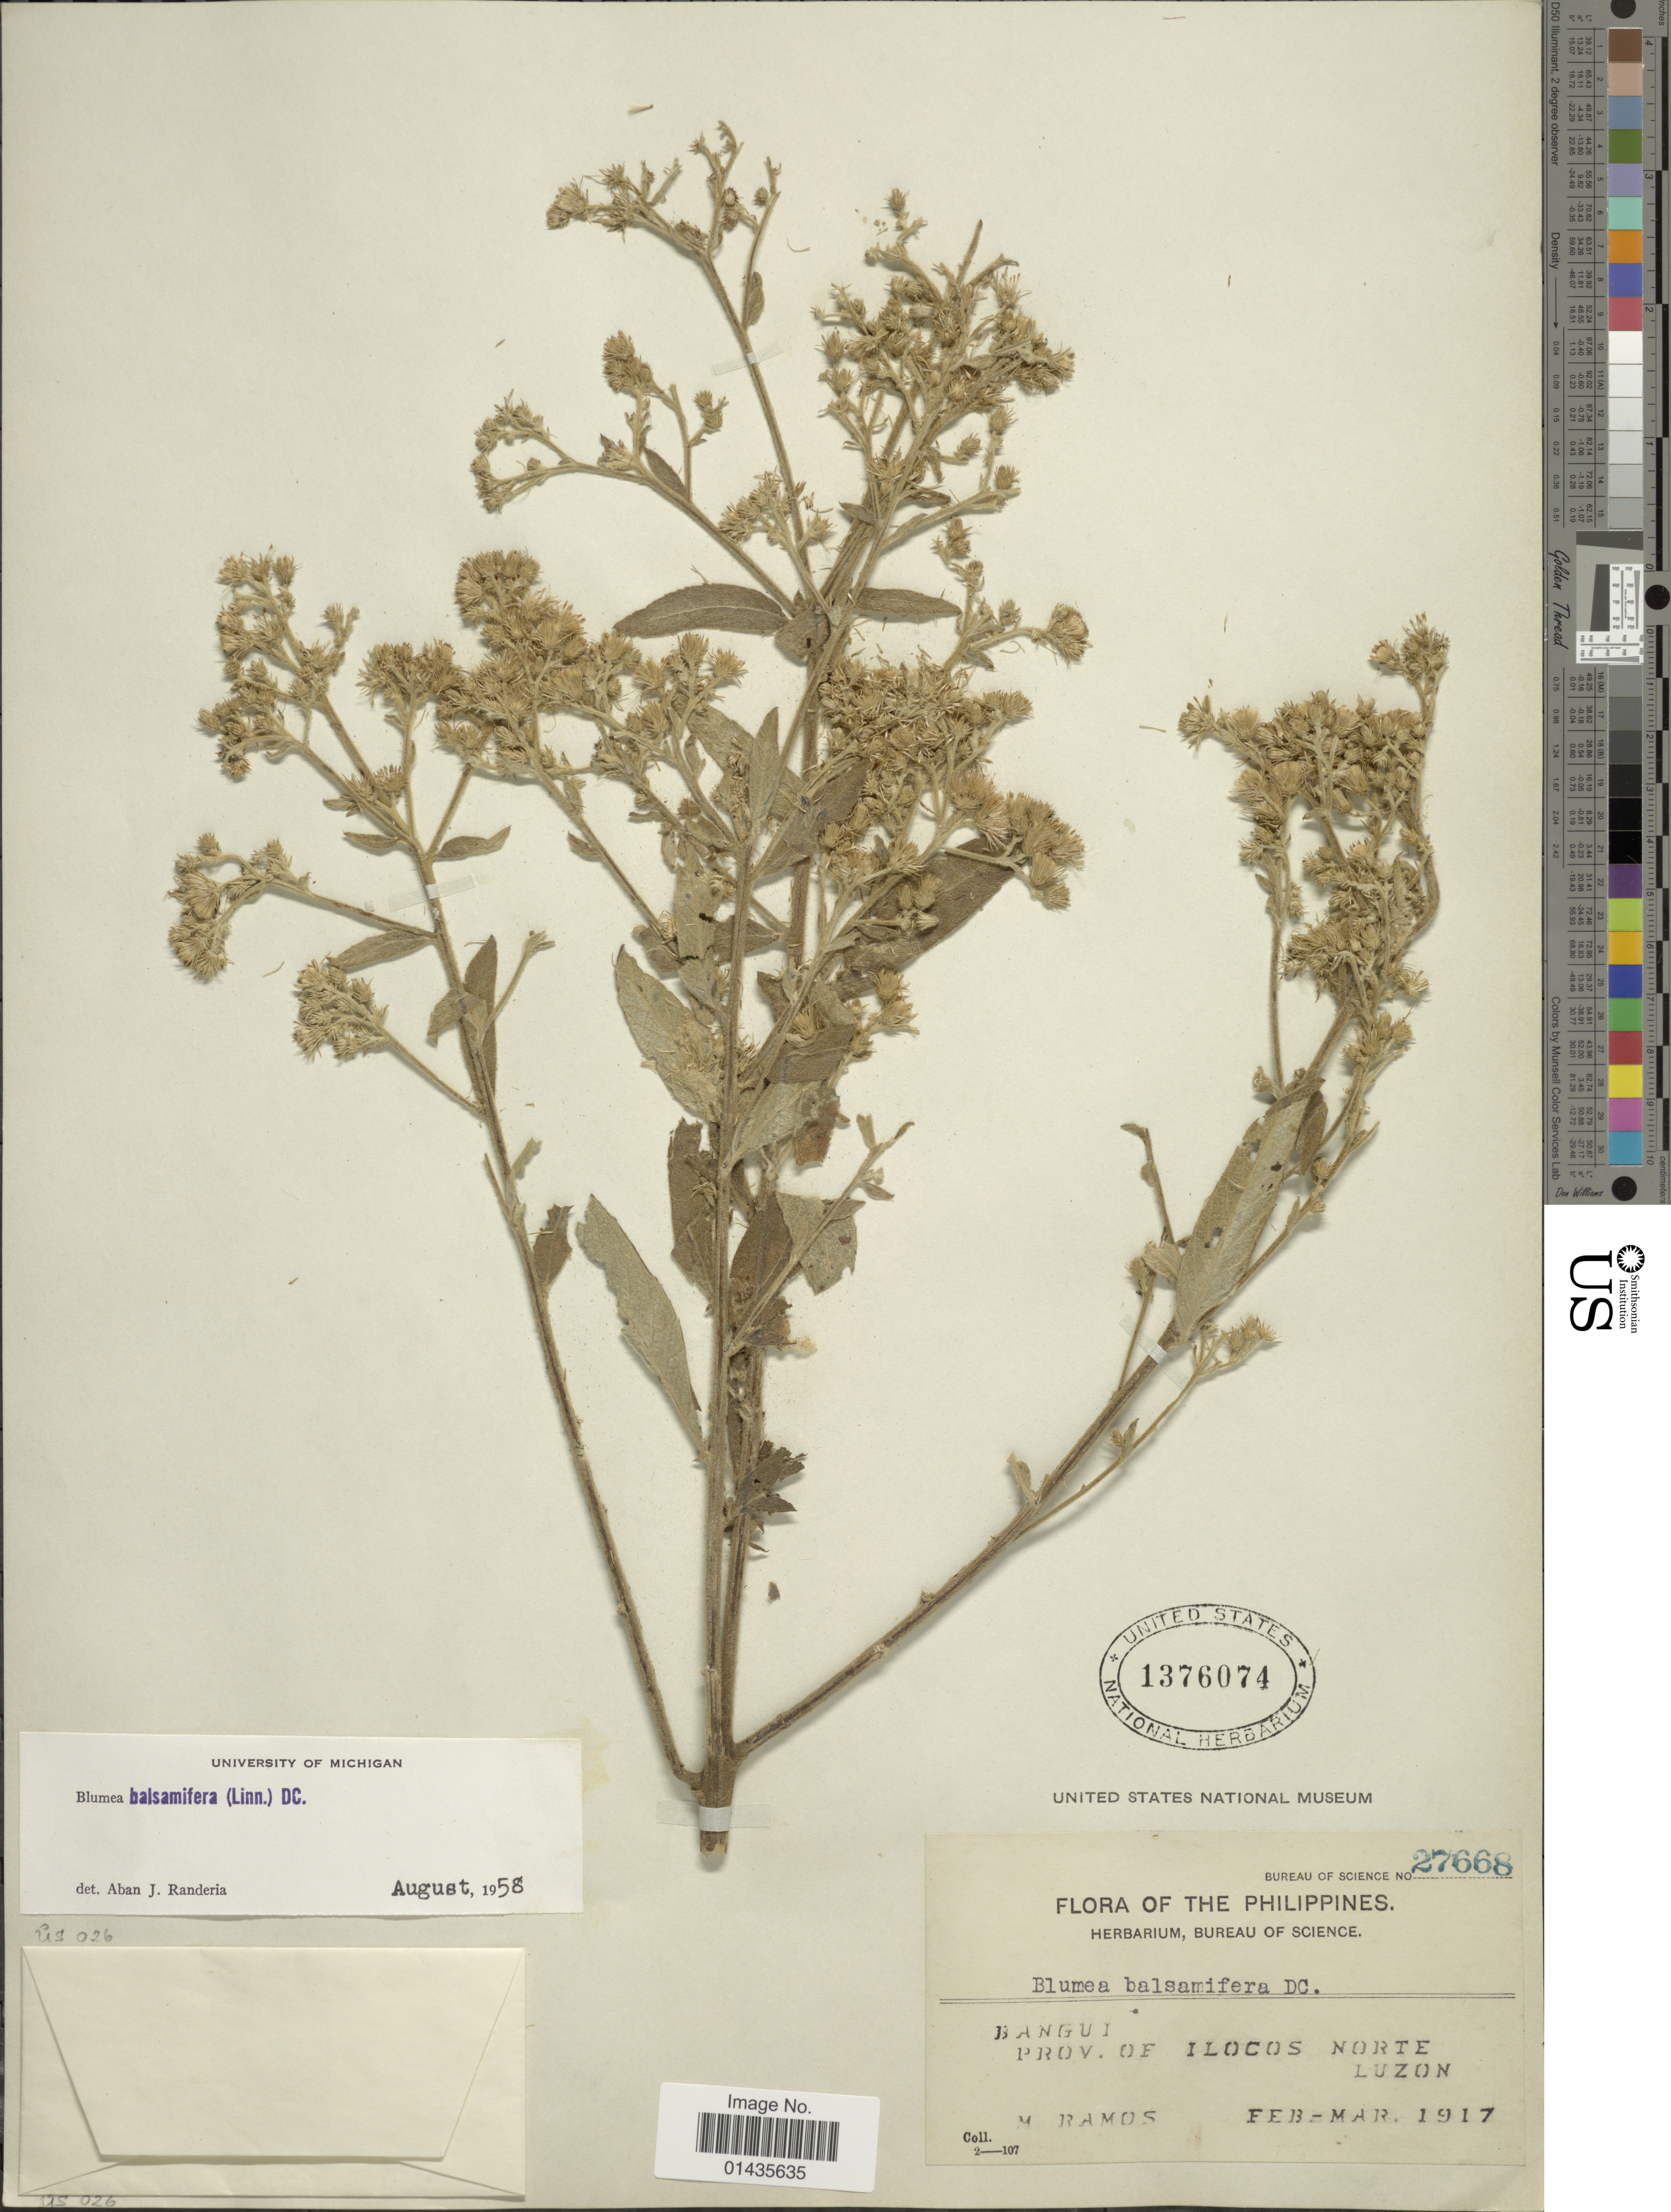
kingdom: Plantae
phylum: Tracheophyta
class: Magnoliopsida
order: Asterales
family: Asteraceae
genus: Blumea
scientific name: Blumea balsamifera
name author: (L.) DC.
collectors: M. Ramos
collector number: Bureau of Science 27668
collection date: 1917-02/1917-03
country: Philippines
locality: Bangui, Prov. of Ilocos Norte, Luzon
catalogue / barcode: US 1376074